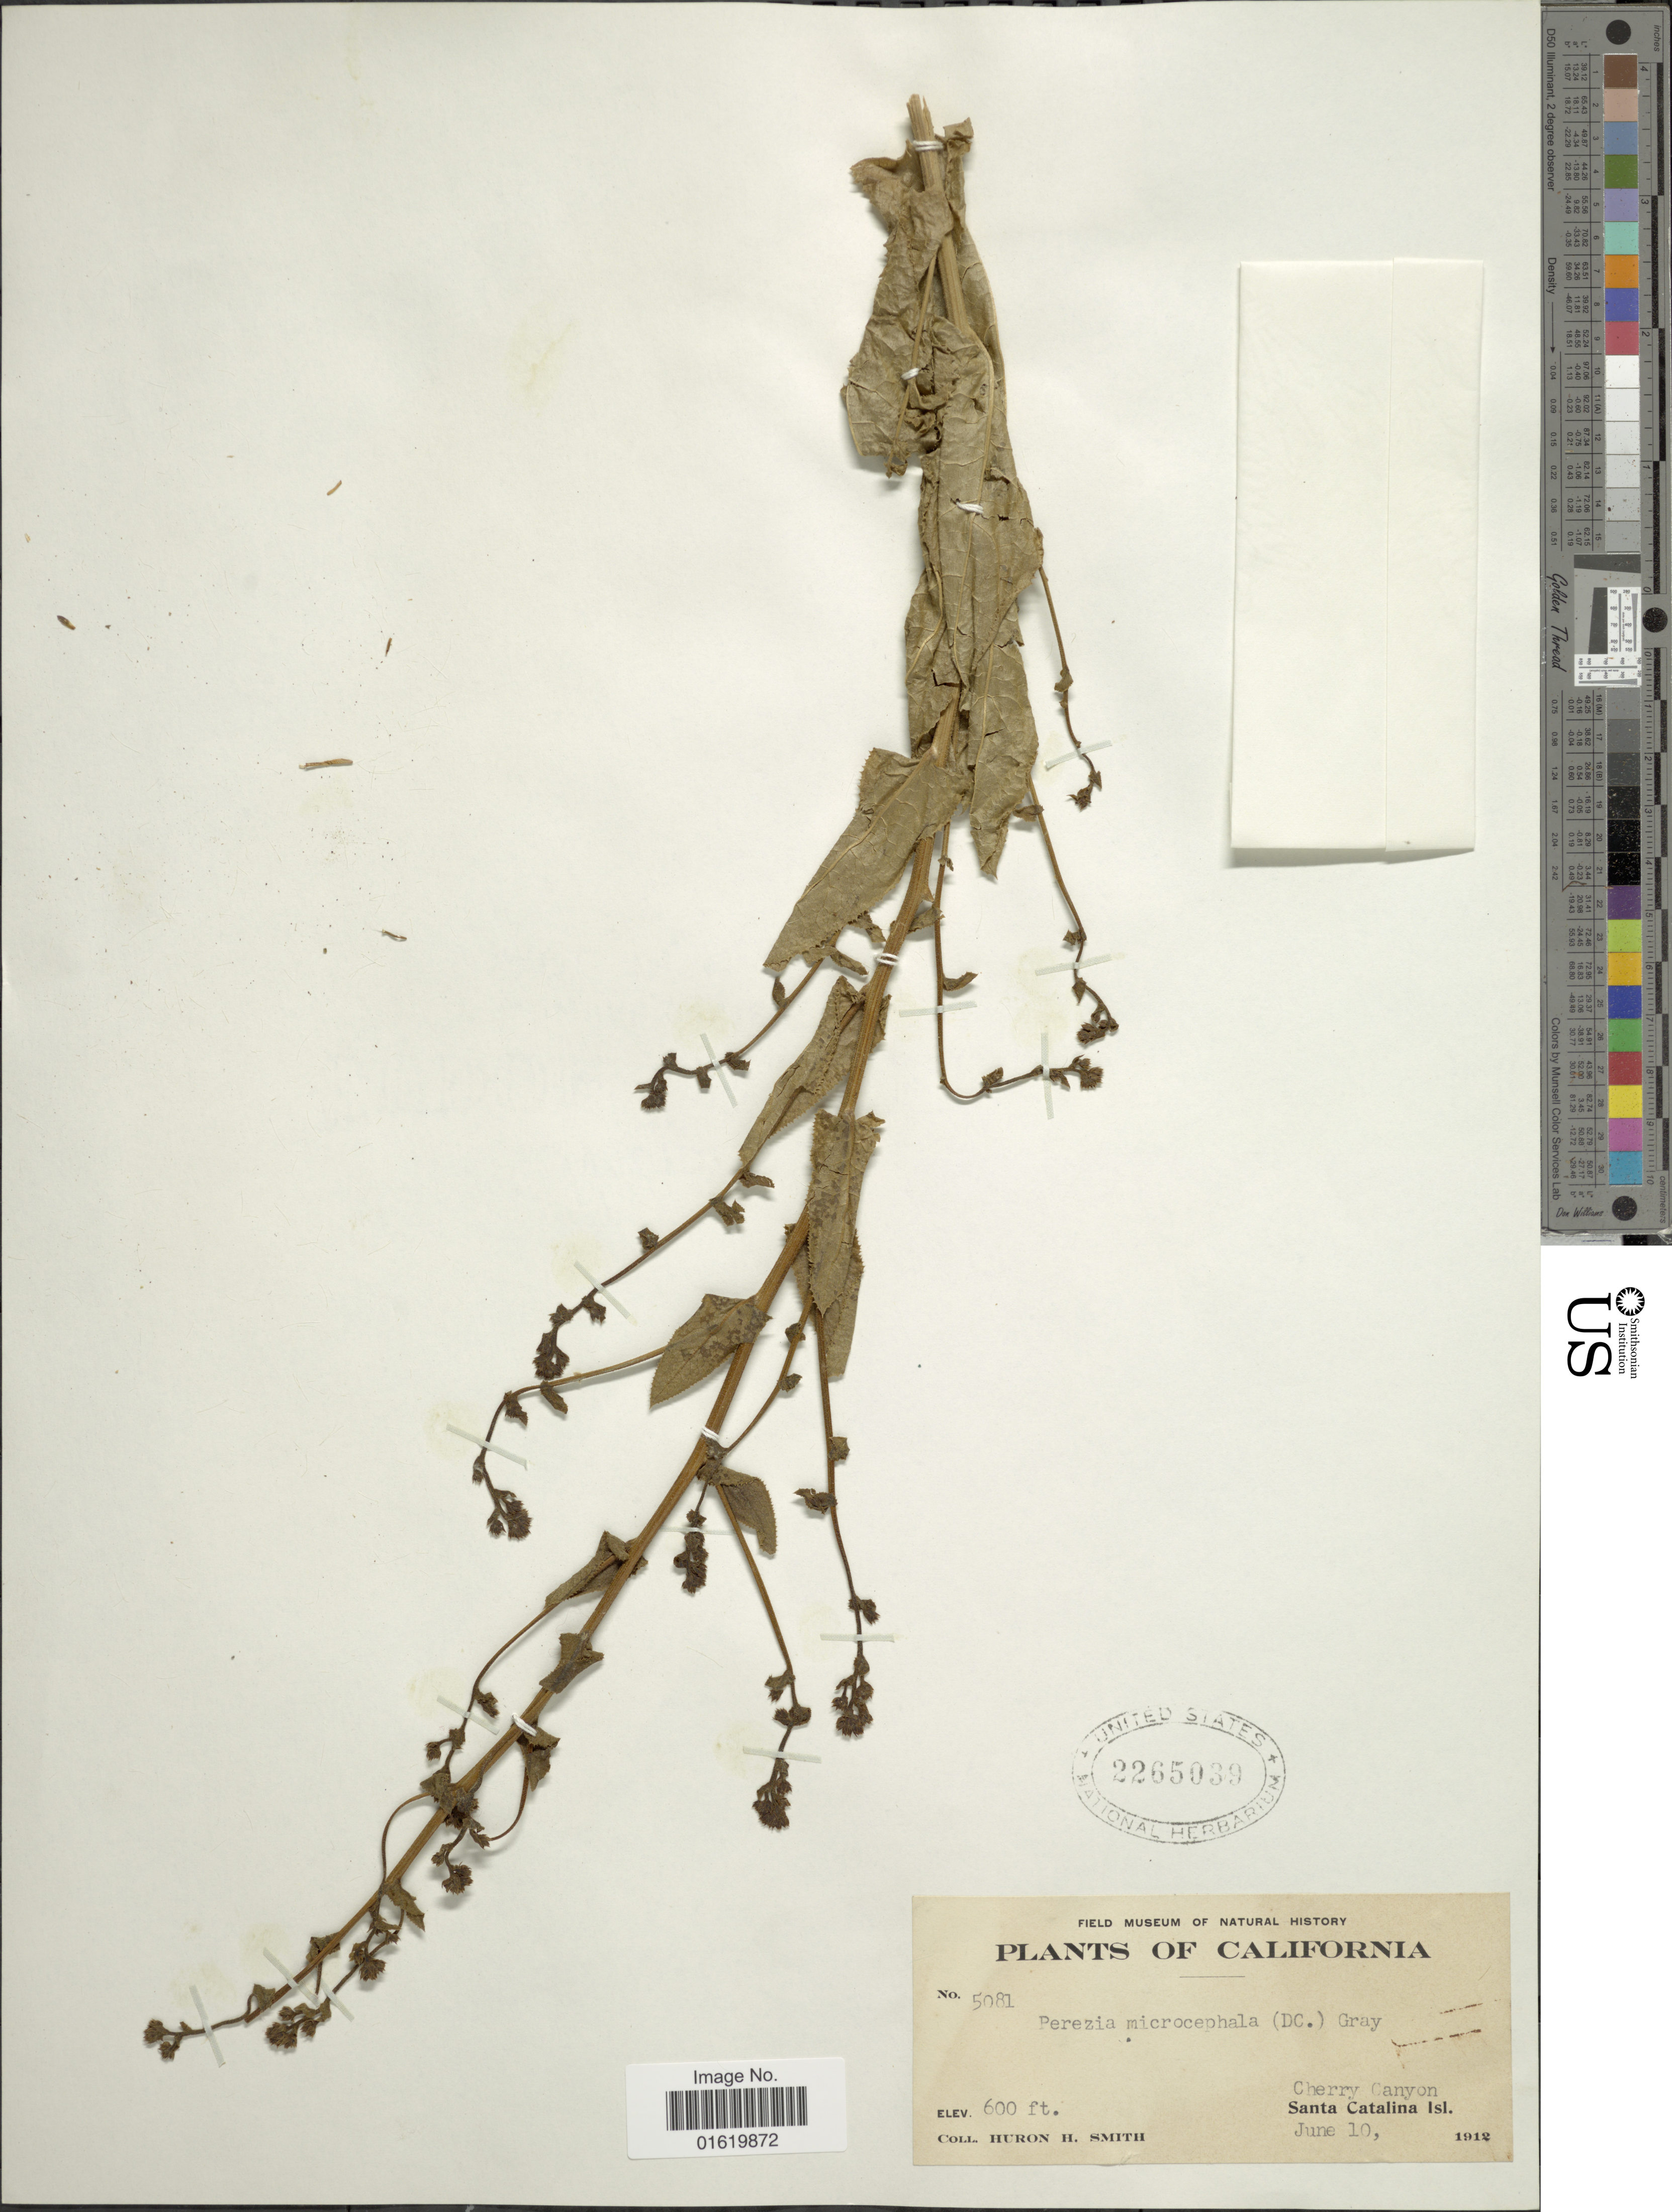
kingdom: Plantae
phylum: Tracheophyta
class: Magnoliopsida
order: Asterales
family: Asteraceae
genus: Acourtia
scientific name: Acourtia microcephala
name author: DC.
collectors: Huron H. Smith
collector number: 5081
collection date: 1912-06-10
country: United States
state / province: California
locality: Cherry Canyon. Santa Catalina Isl.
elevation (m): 183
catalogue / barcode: US 2265039